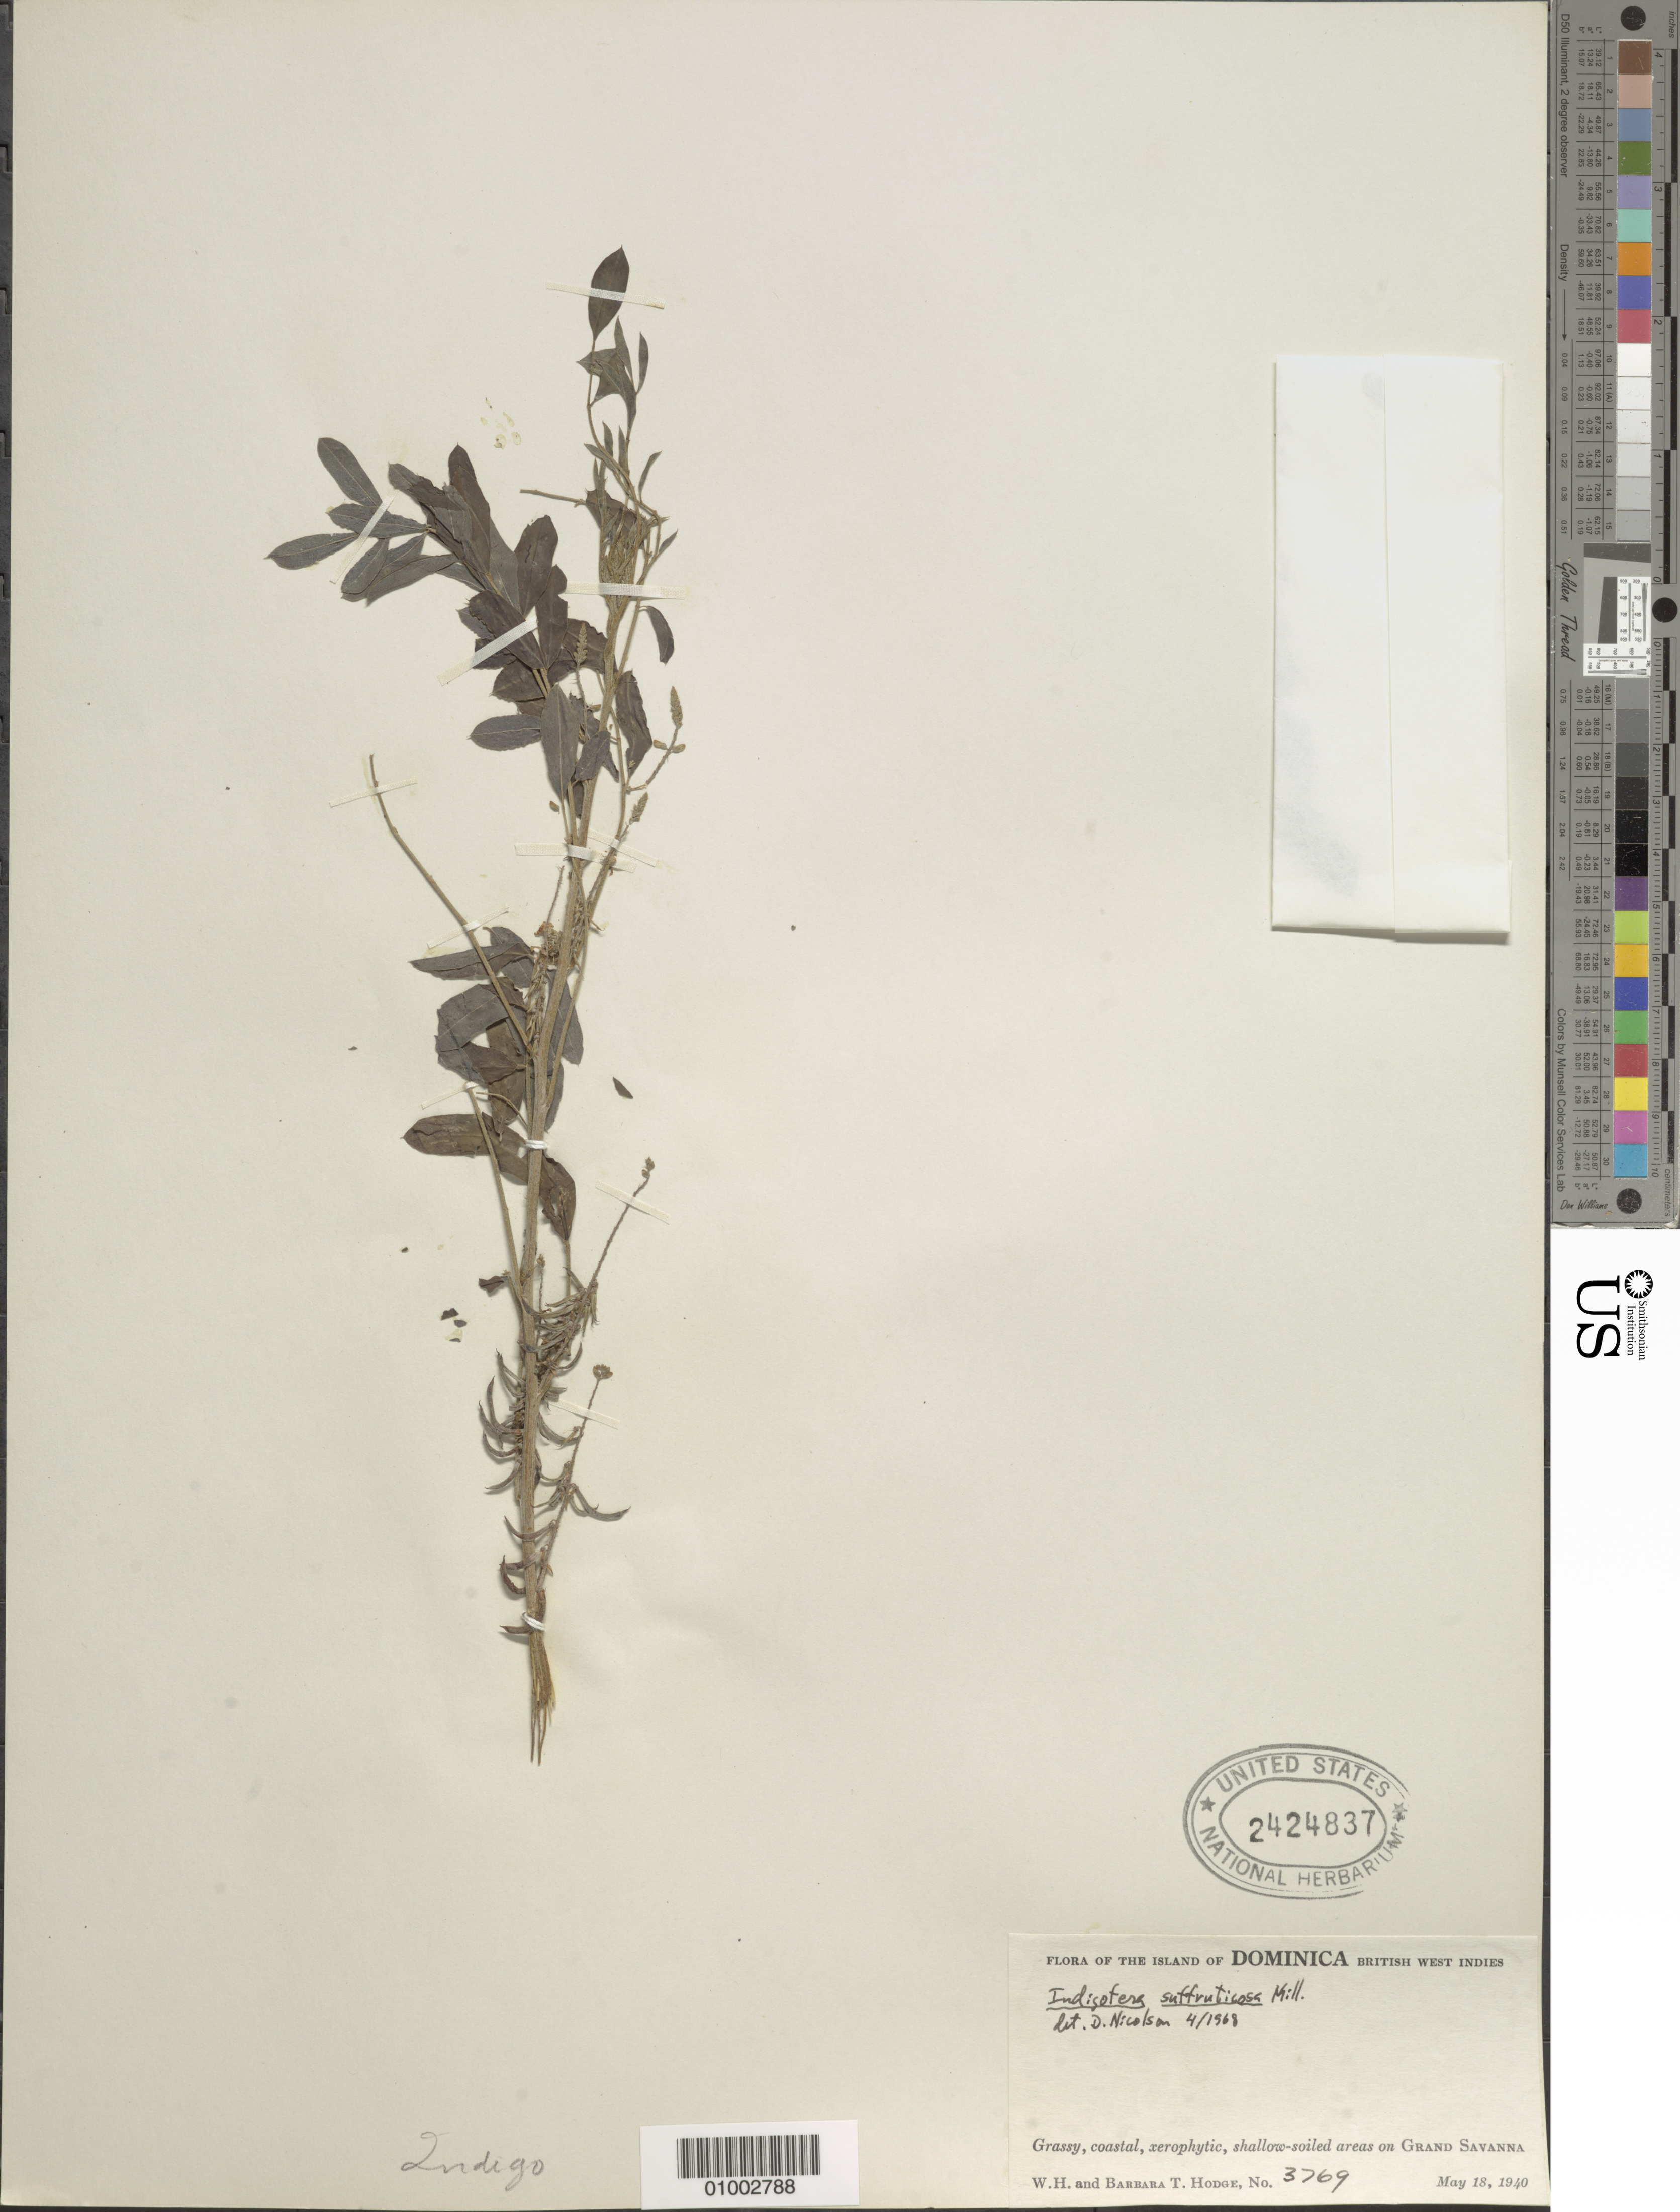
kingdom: Plantae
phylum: Tracheophyta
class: Magnoliopsida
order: Fabales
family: Fabaceae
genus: Indigofera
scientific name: Indigofera suffruticosa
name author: Mill.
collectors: B. Hodge & W. Hodge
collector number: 3769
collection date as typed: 18 May 1940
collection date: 1940-05-18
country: Dominica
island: Dominica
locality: Grassy, coastal, xerophtyic, shallow-soile areas on Grand Savana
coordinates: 0 N, 0 E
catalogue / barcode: US 2424837